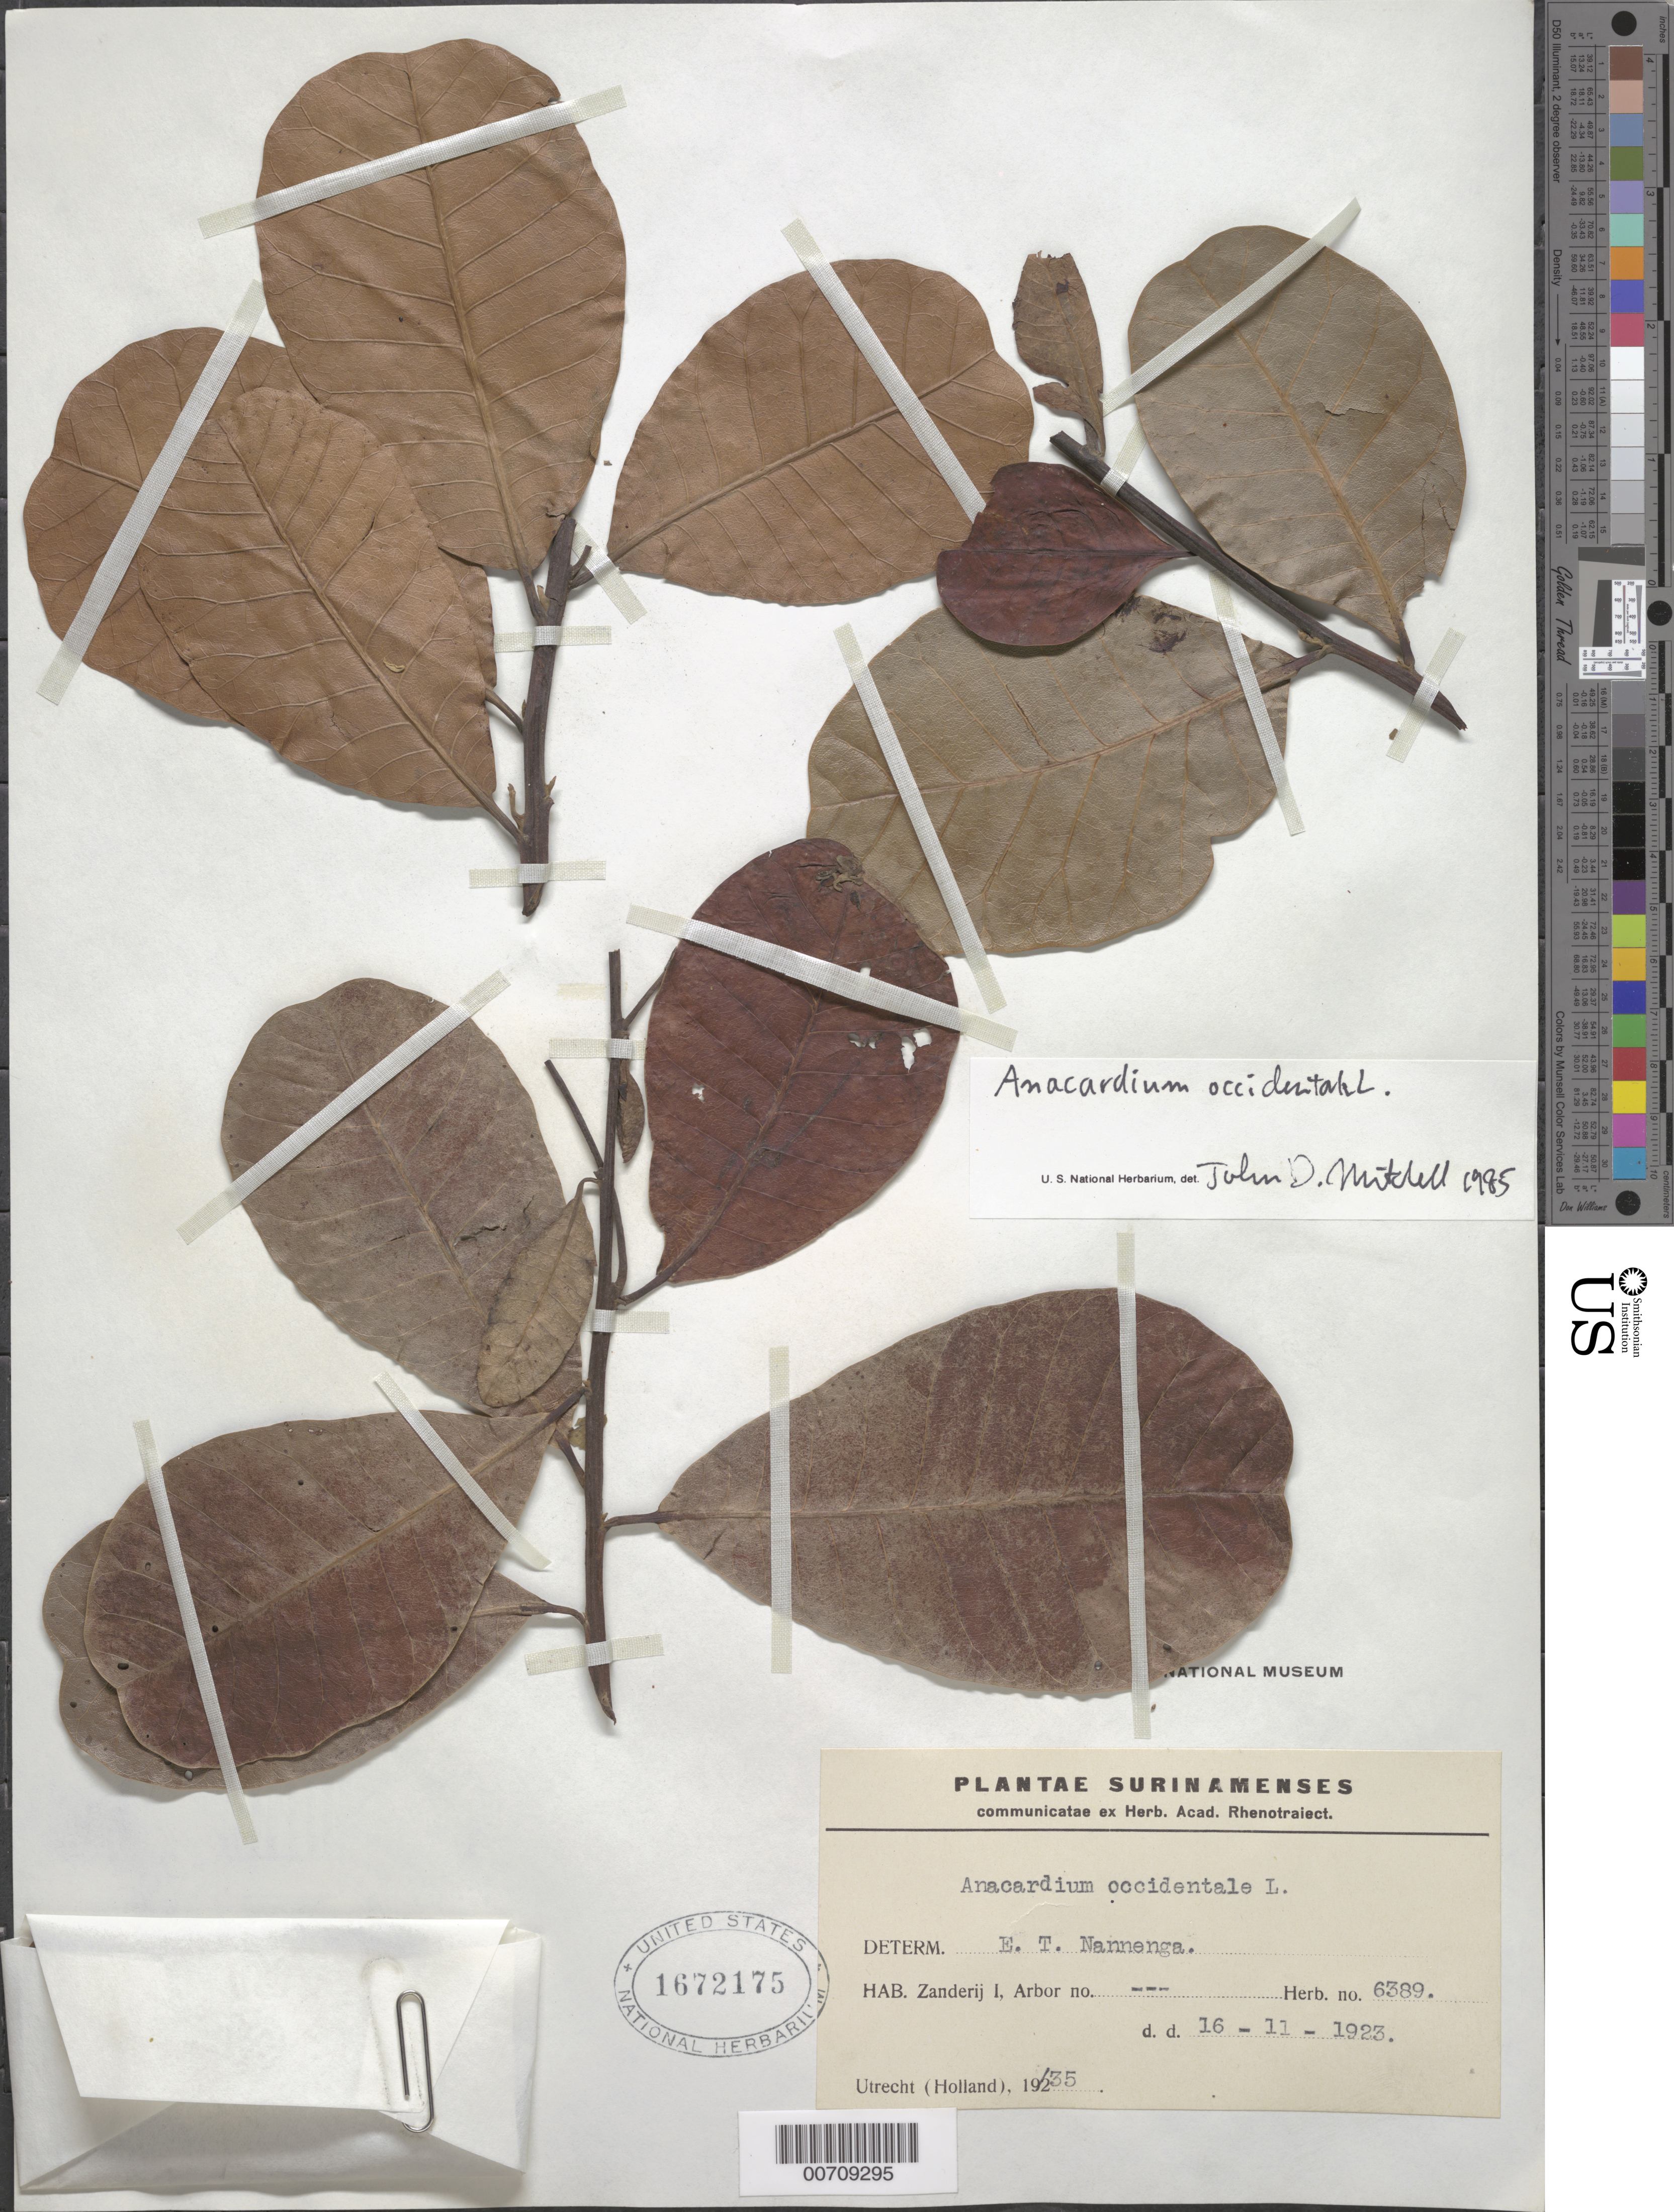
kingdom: Plantae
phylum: Tracheophyta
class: Magnoliopsida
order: Sapindales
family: Anacardiaceae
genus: Anacardium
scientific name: Anacardium occidentale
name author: L.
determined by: Mitchell, John D.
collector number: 6389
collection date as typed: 16-Nov-23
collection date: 1923-11-16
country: Suriname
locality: Zanderij I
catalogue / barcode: US 1672175